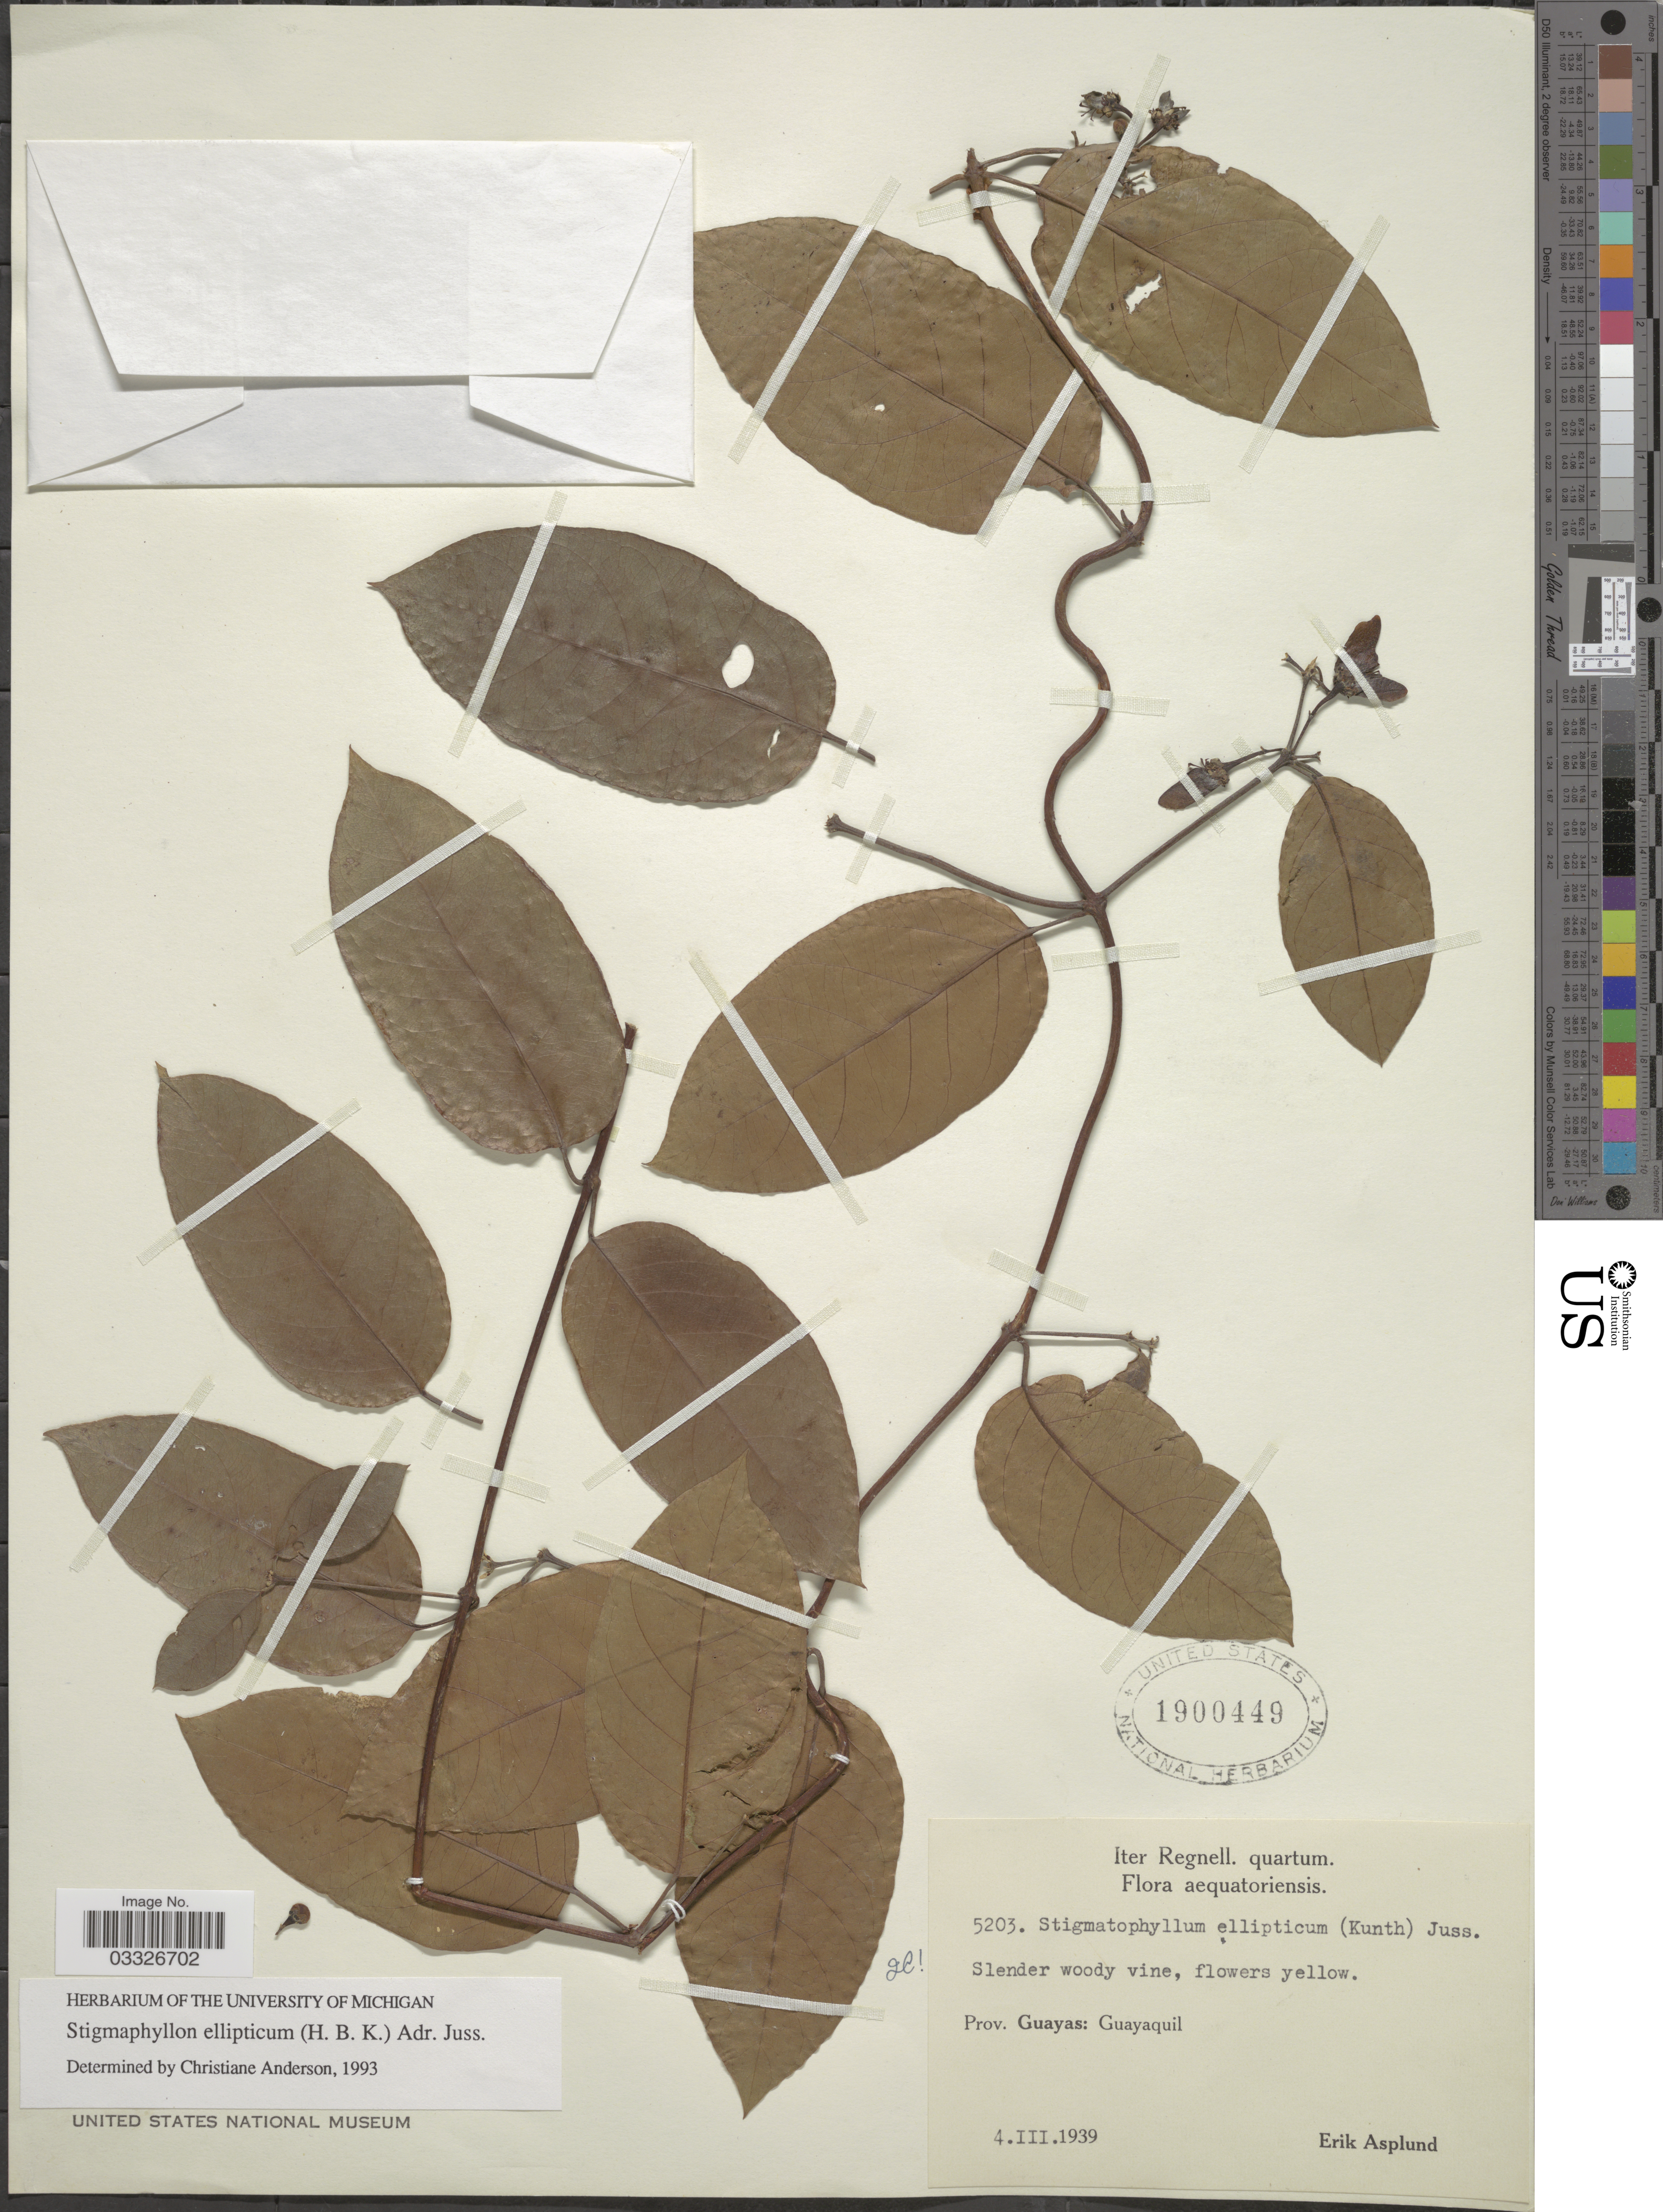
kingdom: Plantae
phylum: Tracheophyta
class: Magnoliopsida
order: Malpighiales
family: Malpighiaceae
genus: Stigmaphyllon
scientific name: Stigmaphyllon ellipticum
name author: (Kunth) A. Juss.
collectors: E. Asplund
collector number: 5203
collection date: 1939-03-04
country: Ecuador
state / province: Guayas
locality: Aequatoriensis. Guayaquil.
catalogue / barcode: US 1900449